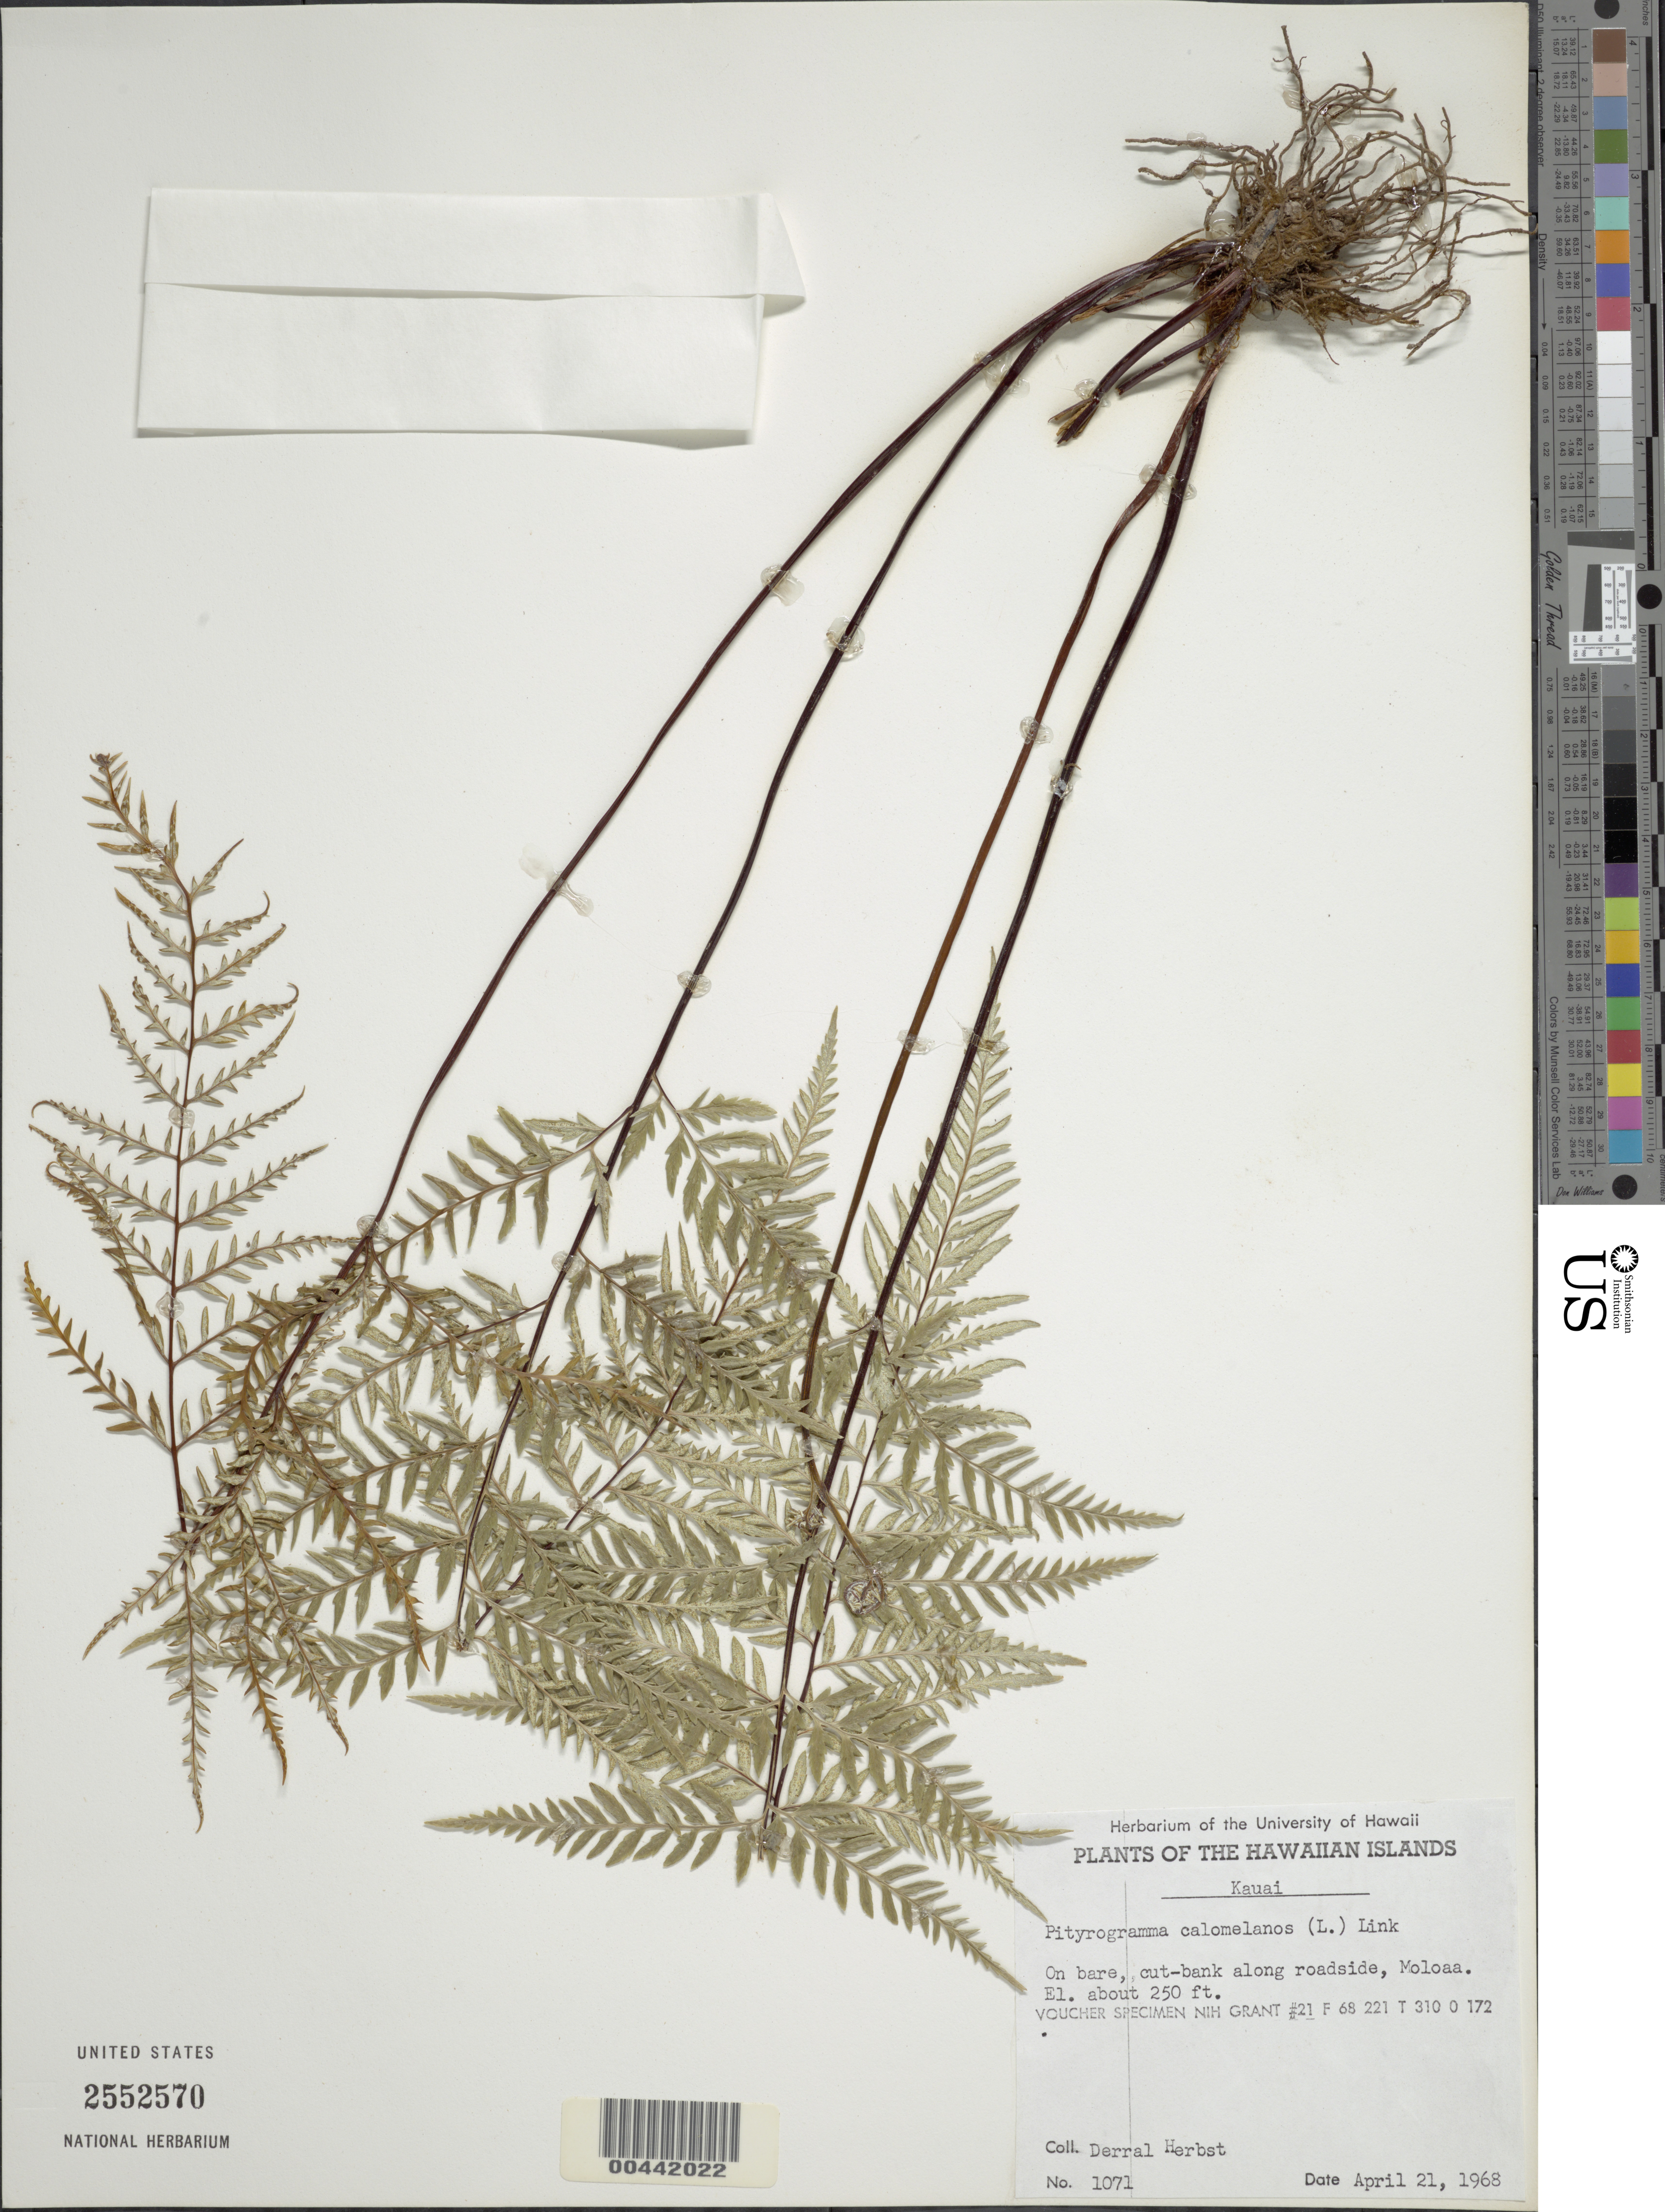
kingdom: Plantae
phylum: Tracheophyta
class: Polypodiopsida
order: Polypodiales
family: Pteridaceae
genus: Pityrogramma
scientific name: Pityrogramma calomelanos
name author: (L.) Link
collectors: D. R. Herbst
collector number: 1071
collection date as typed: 21 Apr 1968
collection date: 1968-04-21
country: United States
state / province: Hawaii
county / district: Kauai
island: Kaua'i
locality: Moloaa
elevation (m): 76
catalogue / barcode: US 2552570